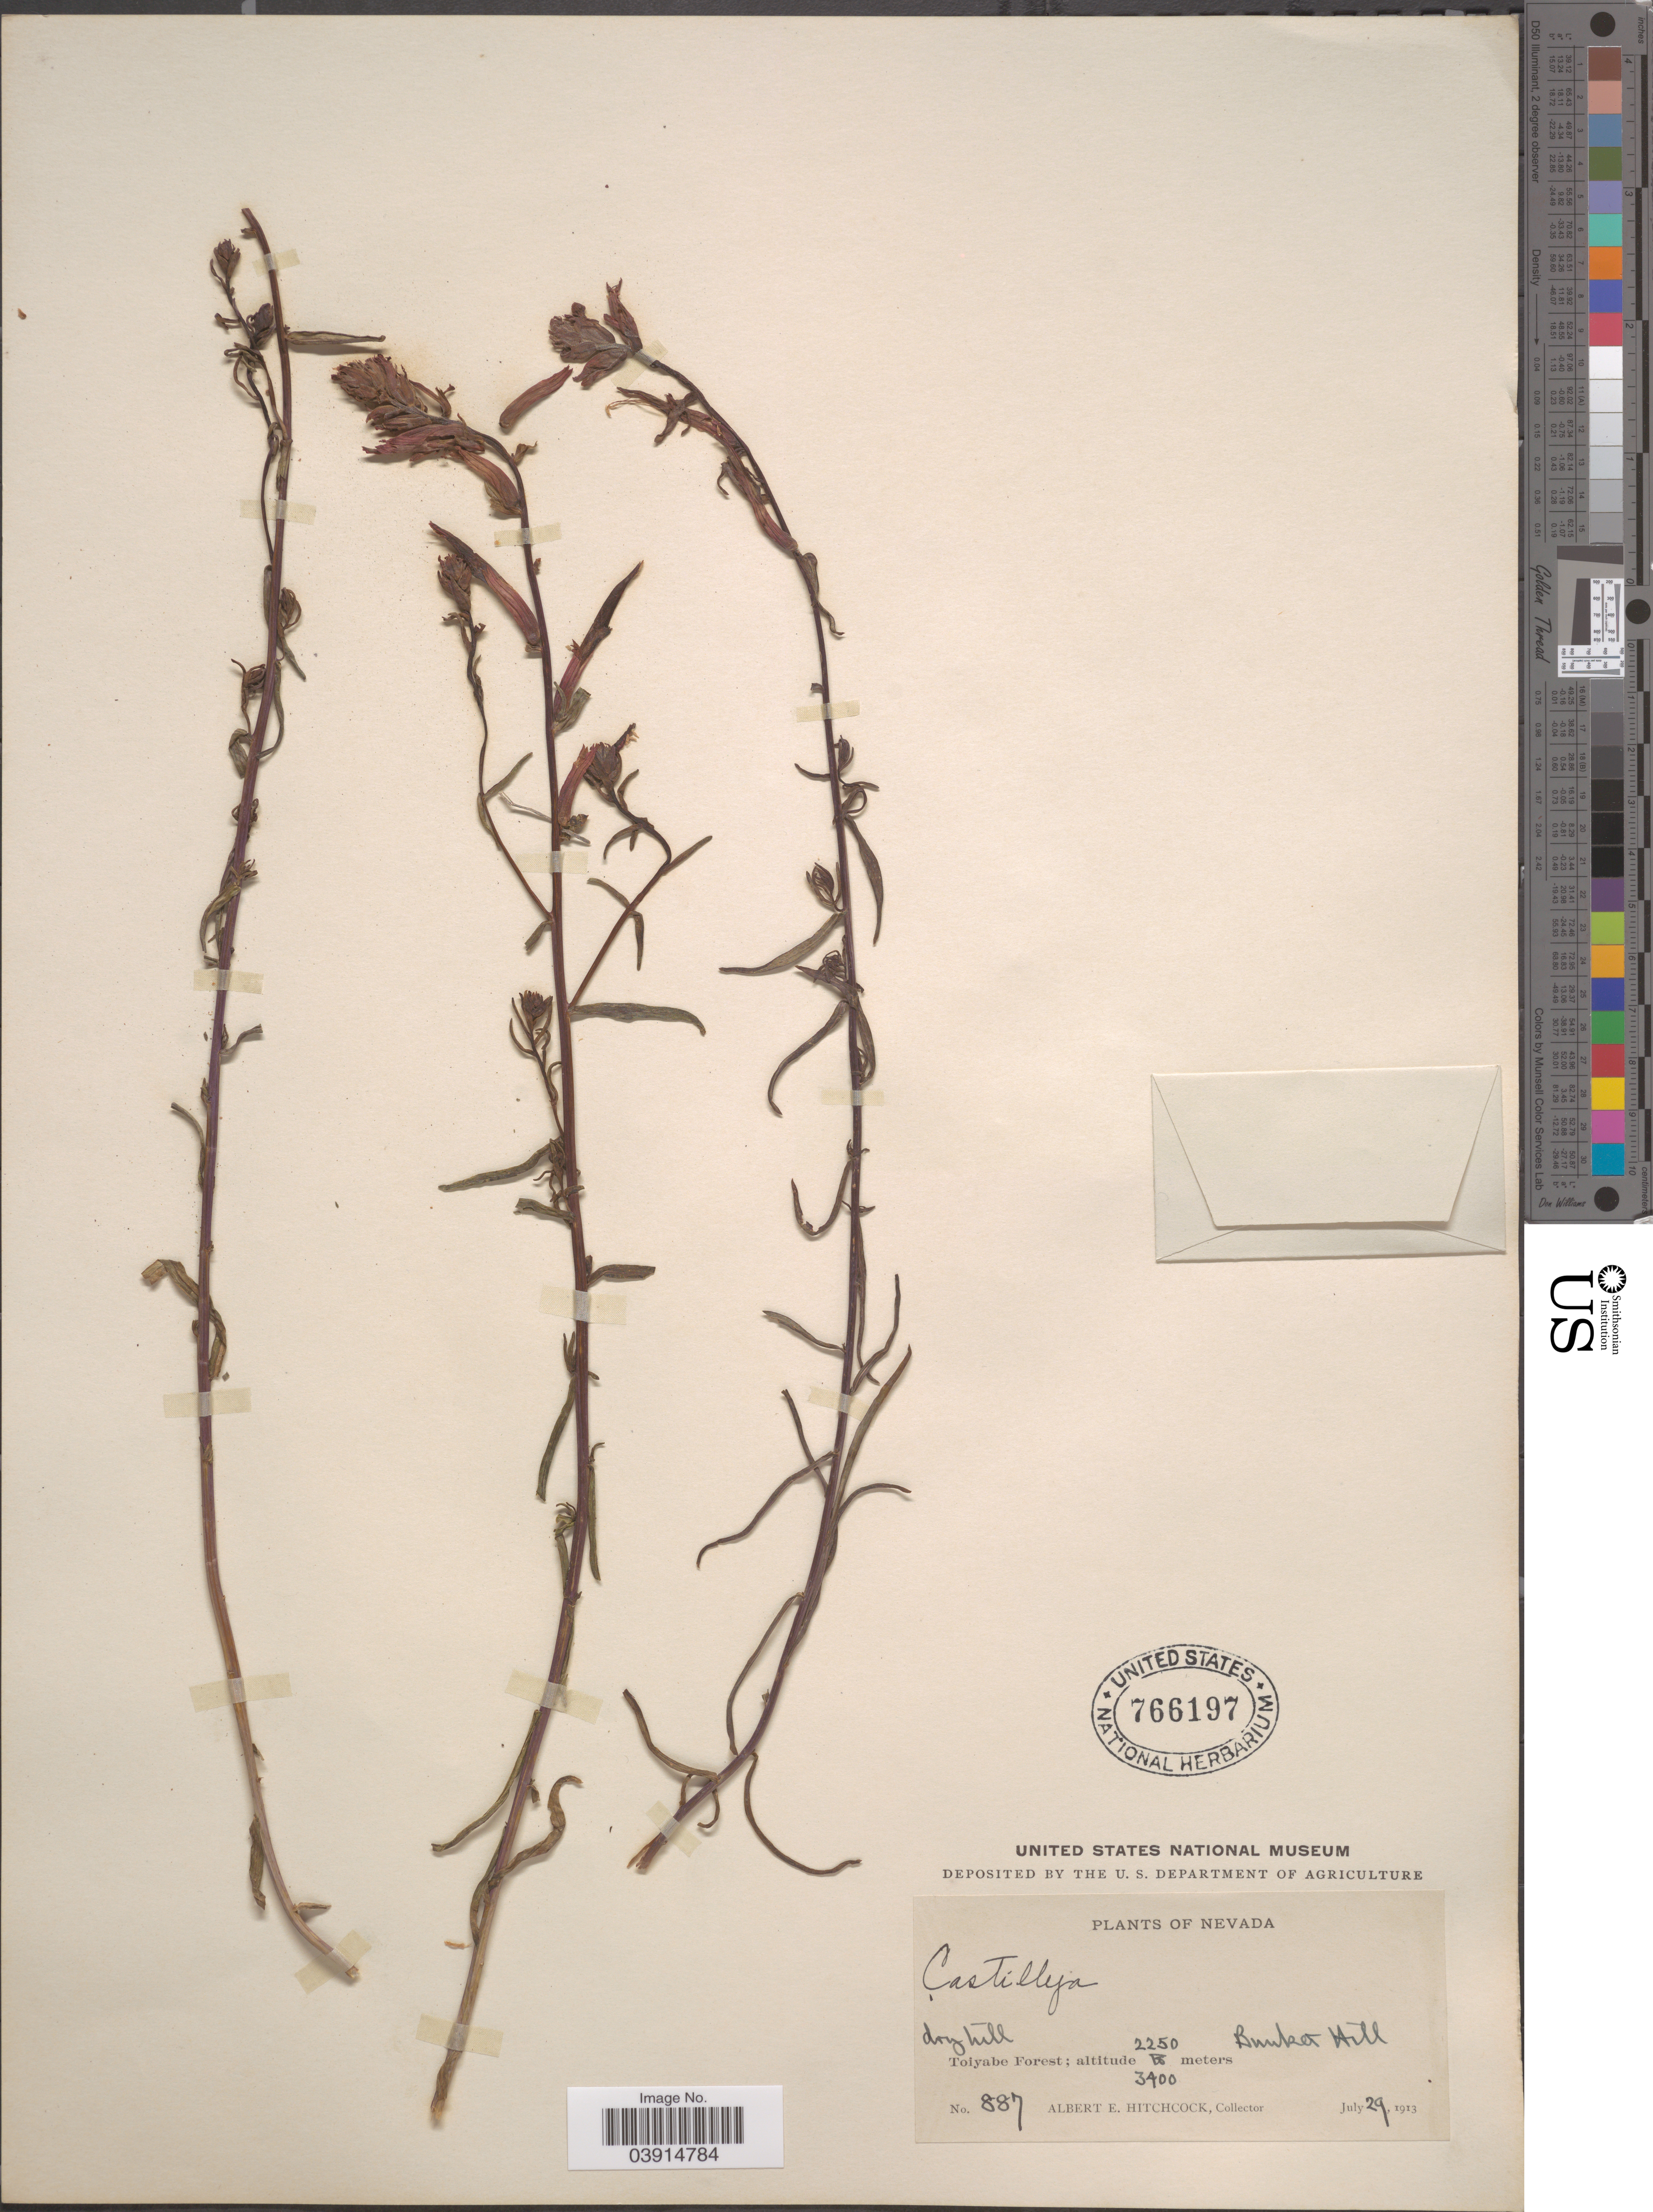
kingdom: Plantae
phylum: Tracheophyta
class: Magnoliopsida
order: Lamiales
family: Orobanchaceae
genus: Castilleja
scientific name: Castilleja sp.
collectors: A. Hitchcock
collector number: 887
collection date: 1913-07-29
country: United States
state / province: Nevada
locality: Toiyabe Forest; Bunker Hill.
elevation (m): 2250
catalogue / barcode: US 766197